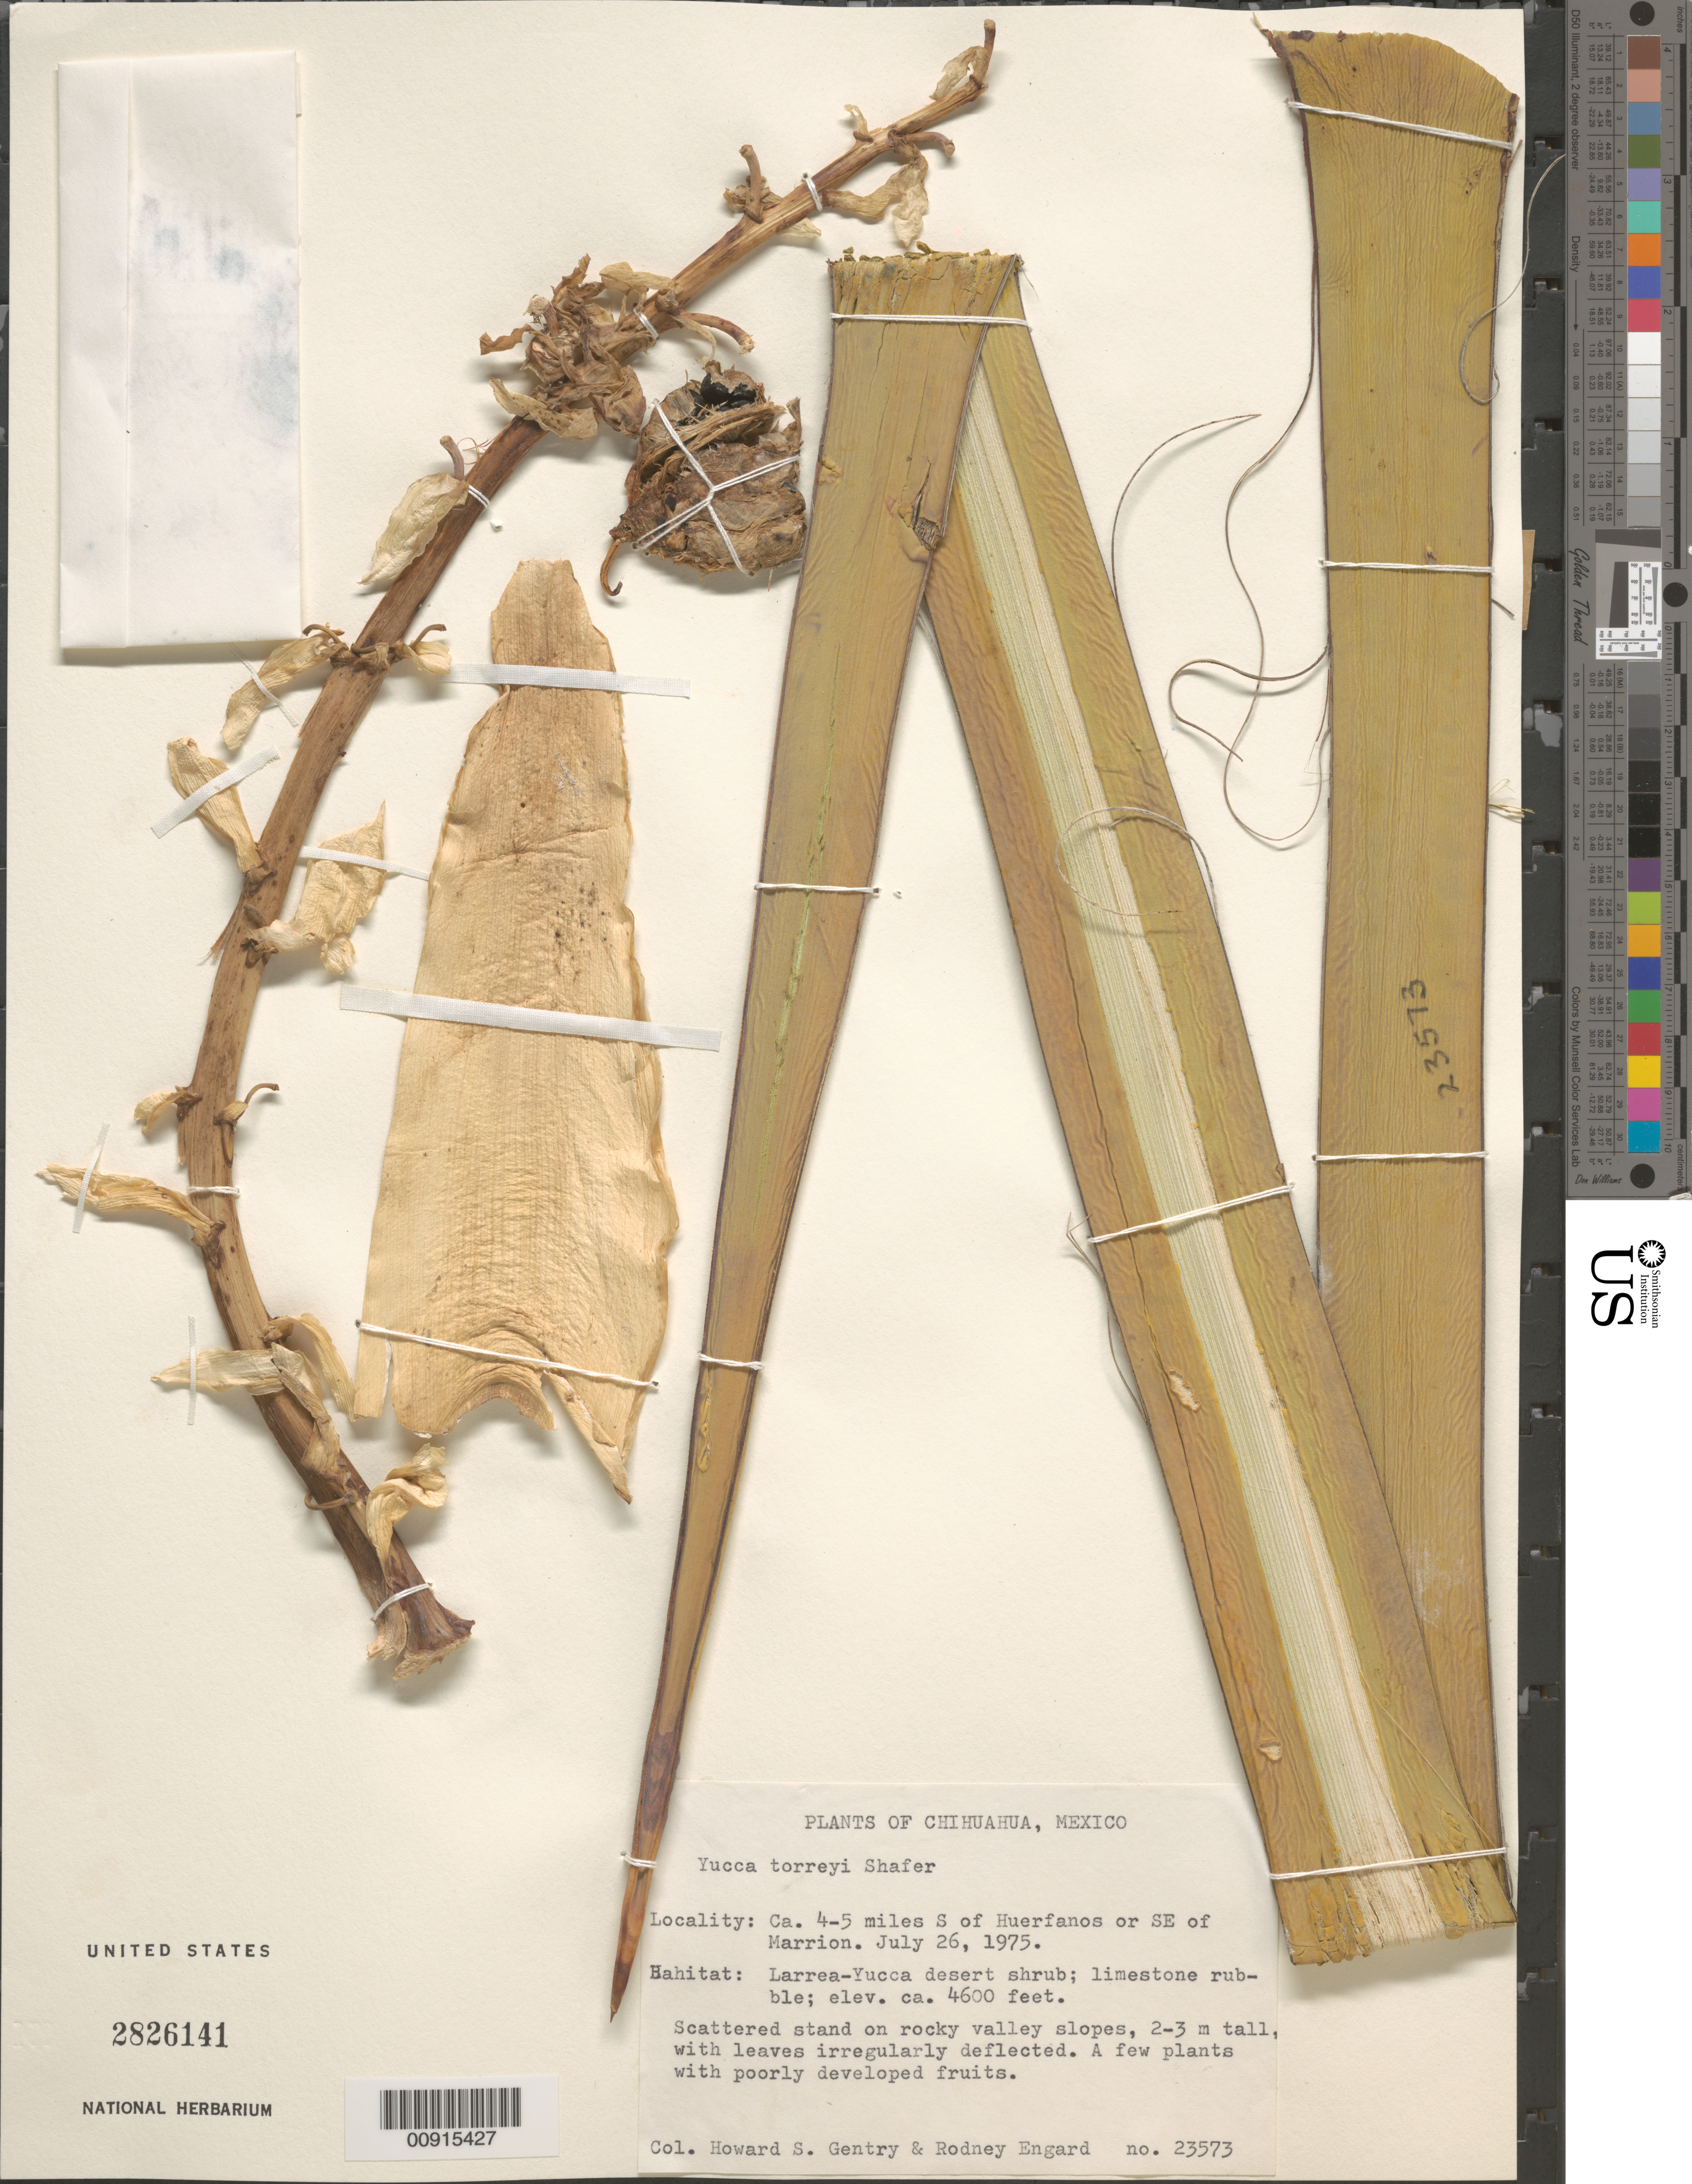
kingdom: Plantae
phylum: Tracheophyta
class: Liliopsida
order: Asparagales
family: Asparagaceae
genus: Yucca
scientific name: Yucca torreyi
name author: Shafer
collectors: H. S. Gentry & R. Engard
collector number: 23573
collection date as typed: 26 Jul 1975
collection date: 1975-07-26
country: Mexico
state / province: Chihuahua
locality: Chihuahua: Ca. 4-5 miles S of Huerfanos or SE of Marrion.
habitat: Larrea-Yucca desert shrub; limestone rubble. Scattered stand on rocky valley slopes.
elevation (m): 1402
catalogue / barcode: US 2826141